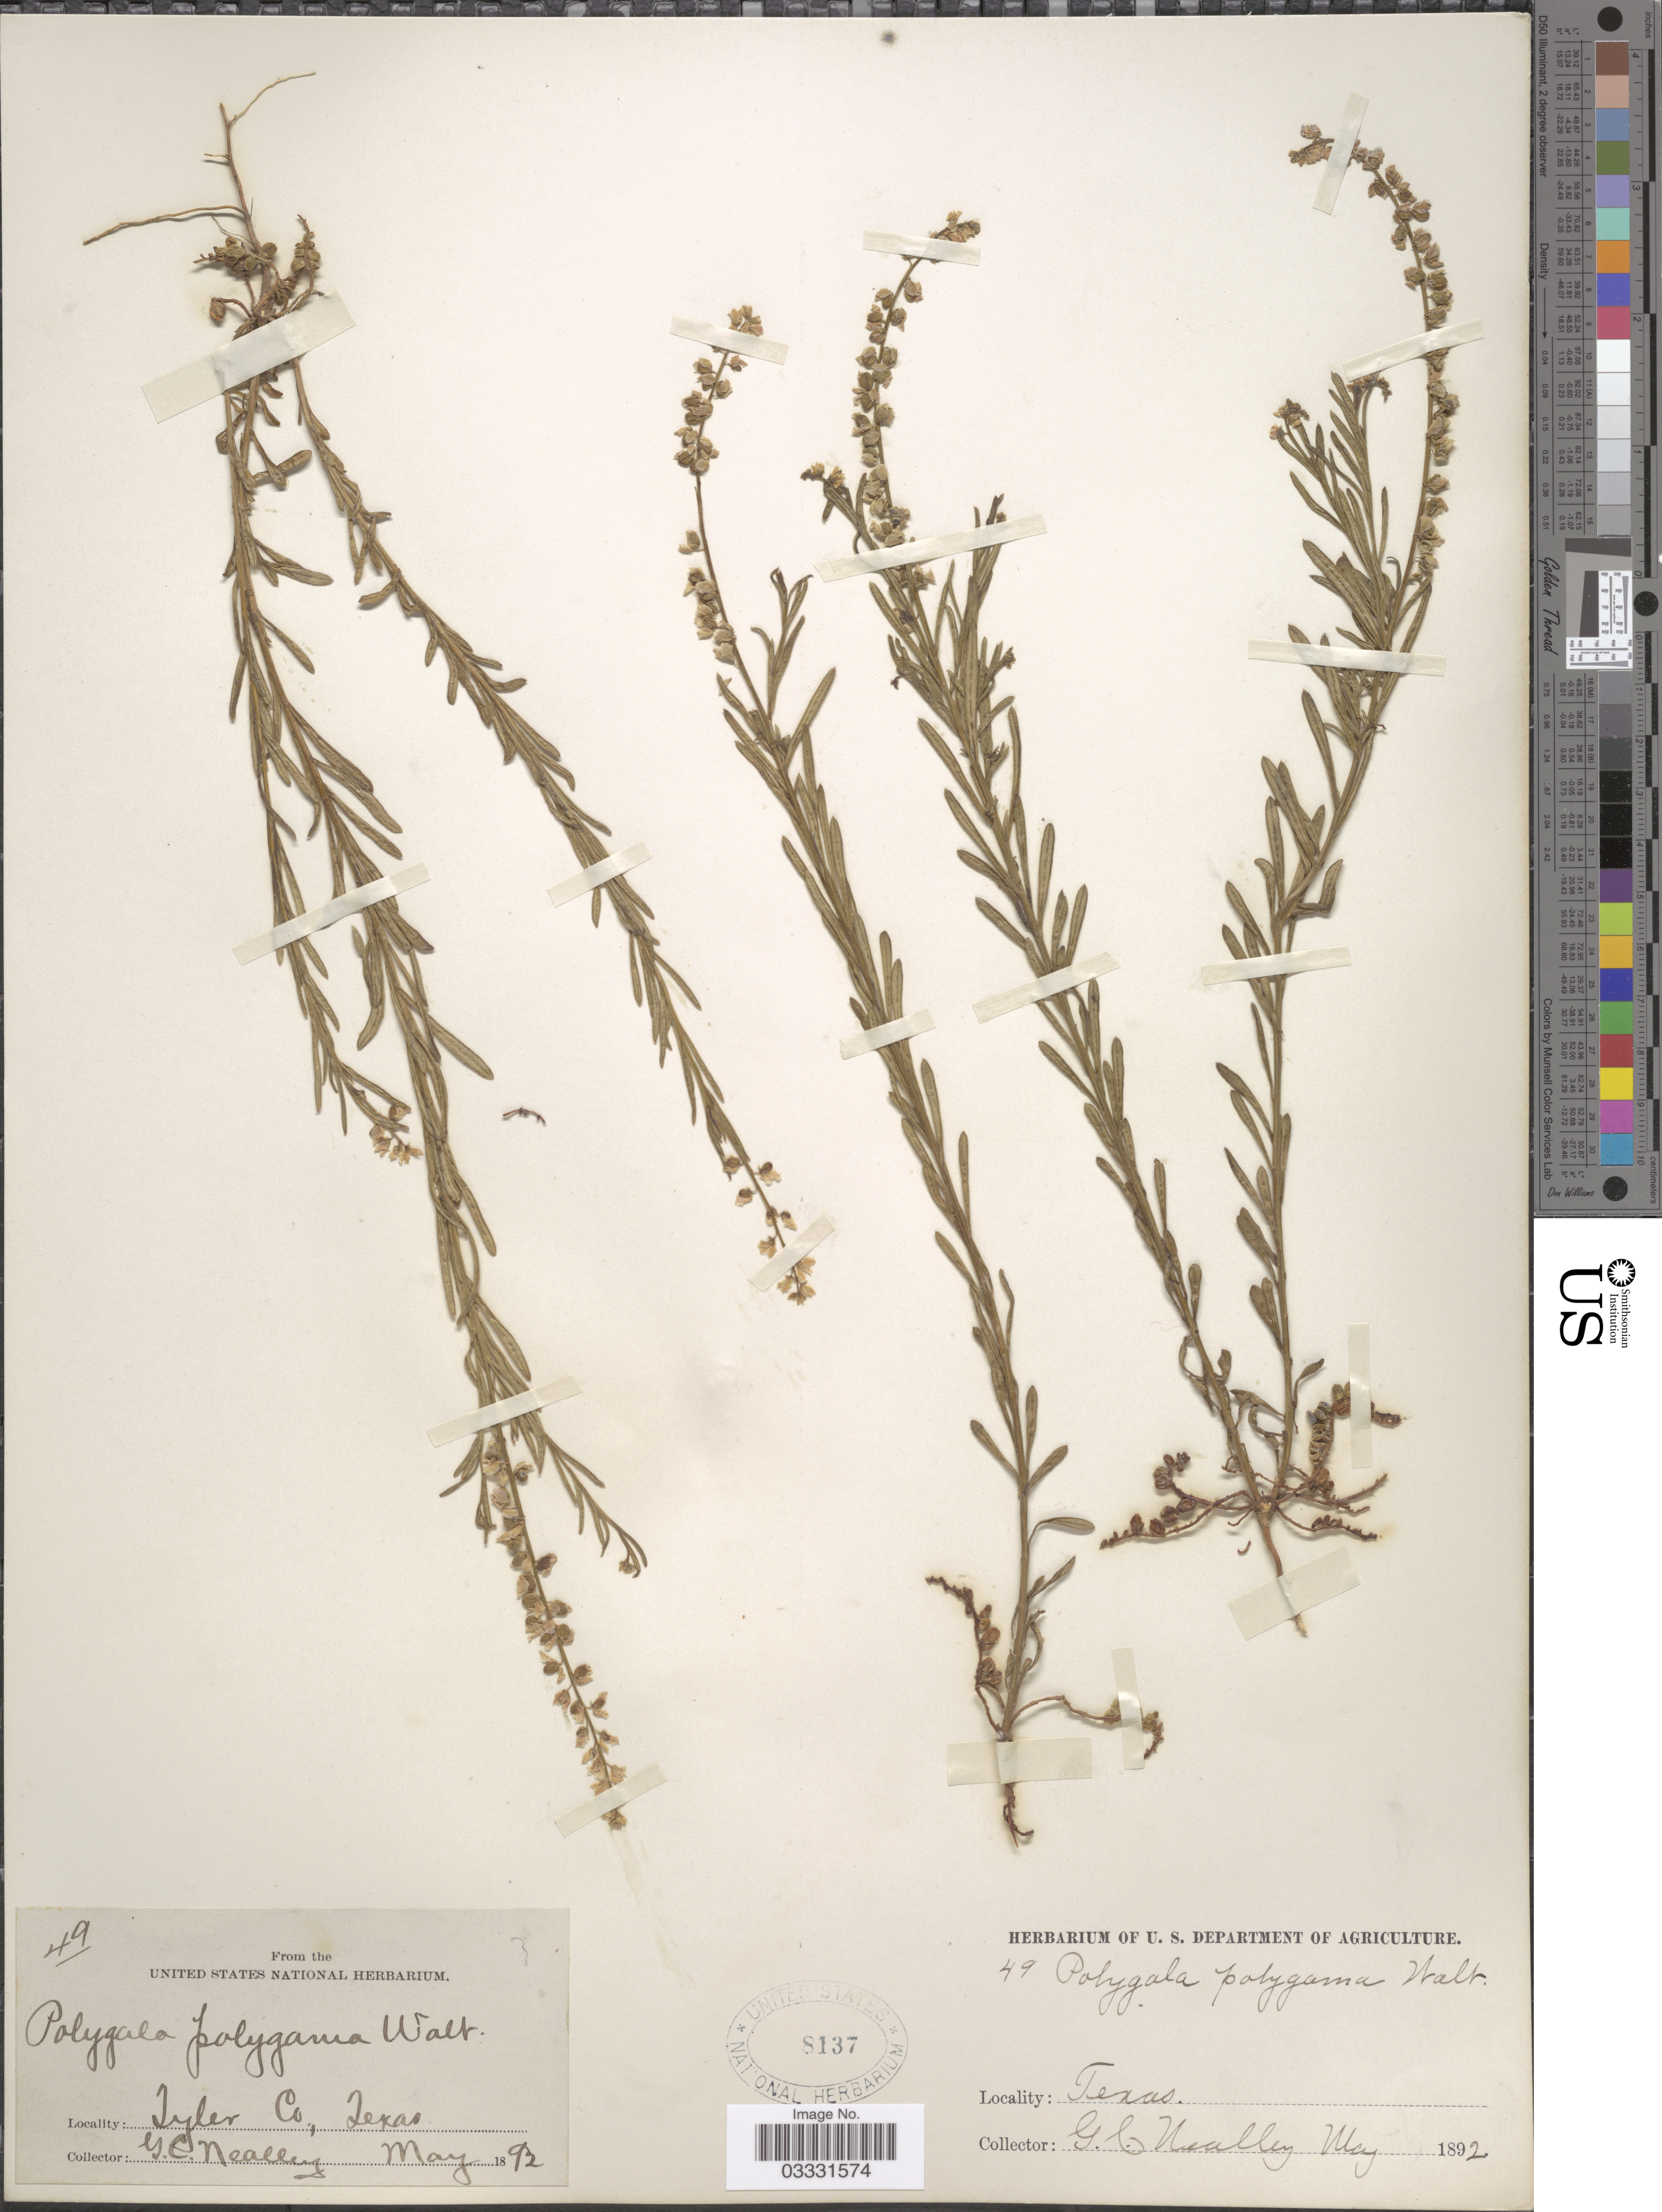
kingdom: Plantae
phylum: Tracheophyta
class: Magnoliopsida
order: Fabales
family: Polygalaceae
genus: Polygala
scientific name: Polygala polygama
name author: Walter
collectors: G. C. Nealley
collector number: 49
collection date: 1892-05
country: United States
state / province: Texas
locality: Tyler Co.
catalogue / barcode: US 8137